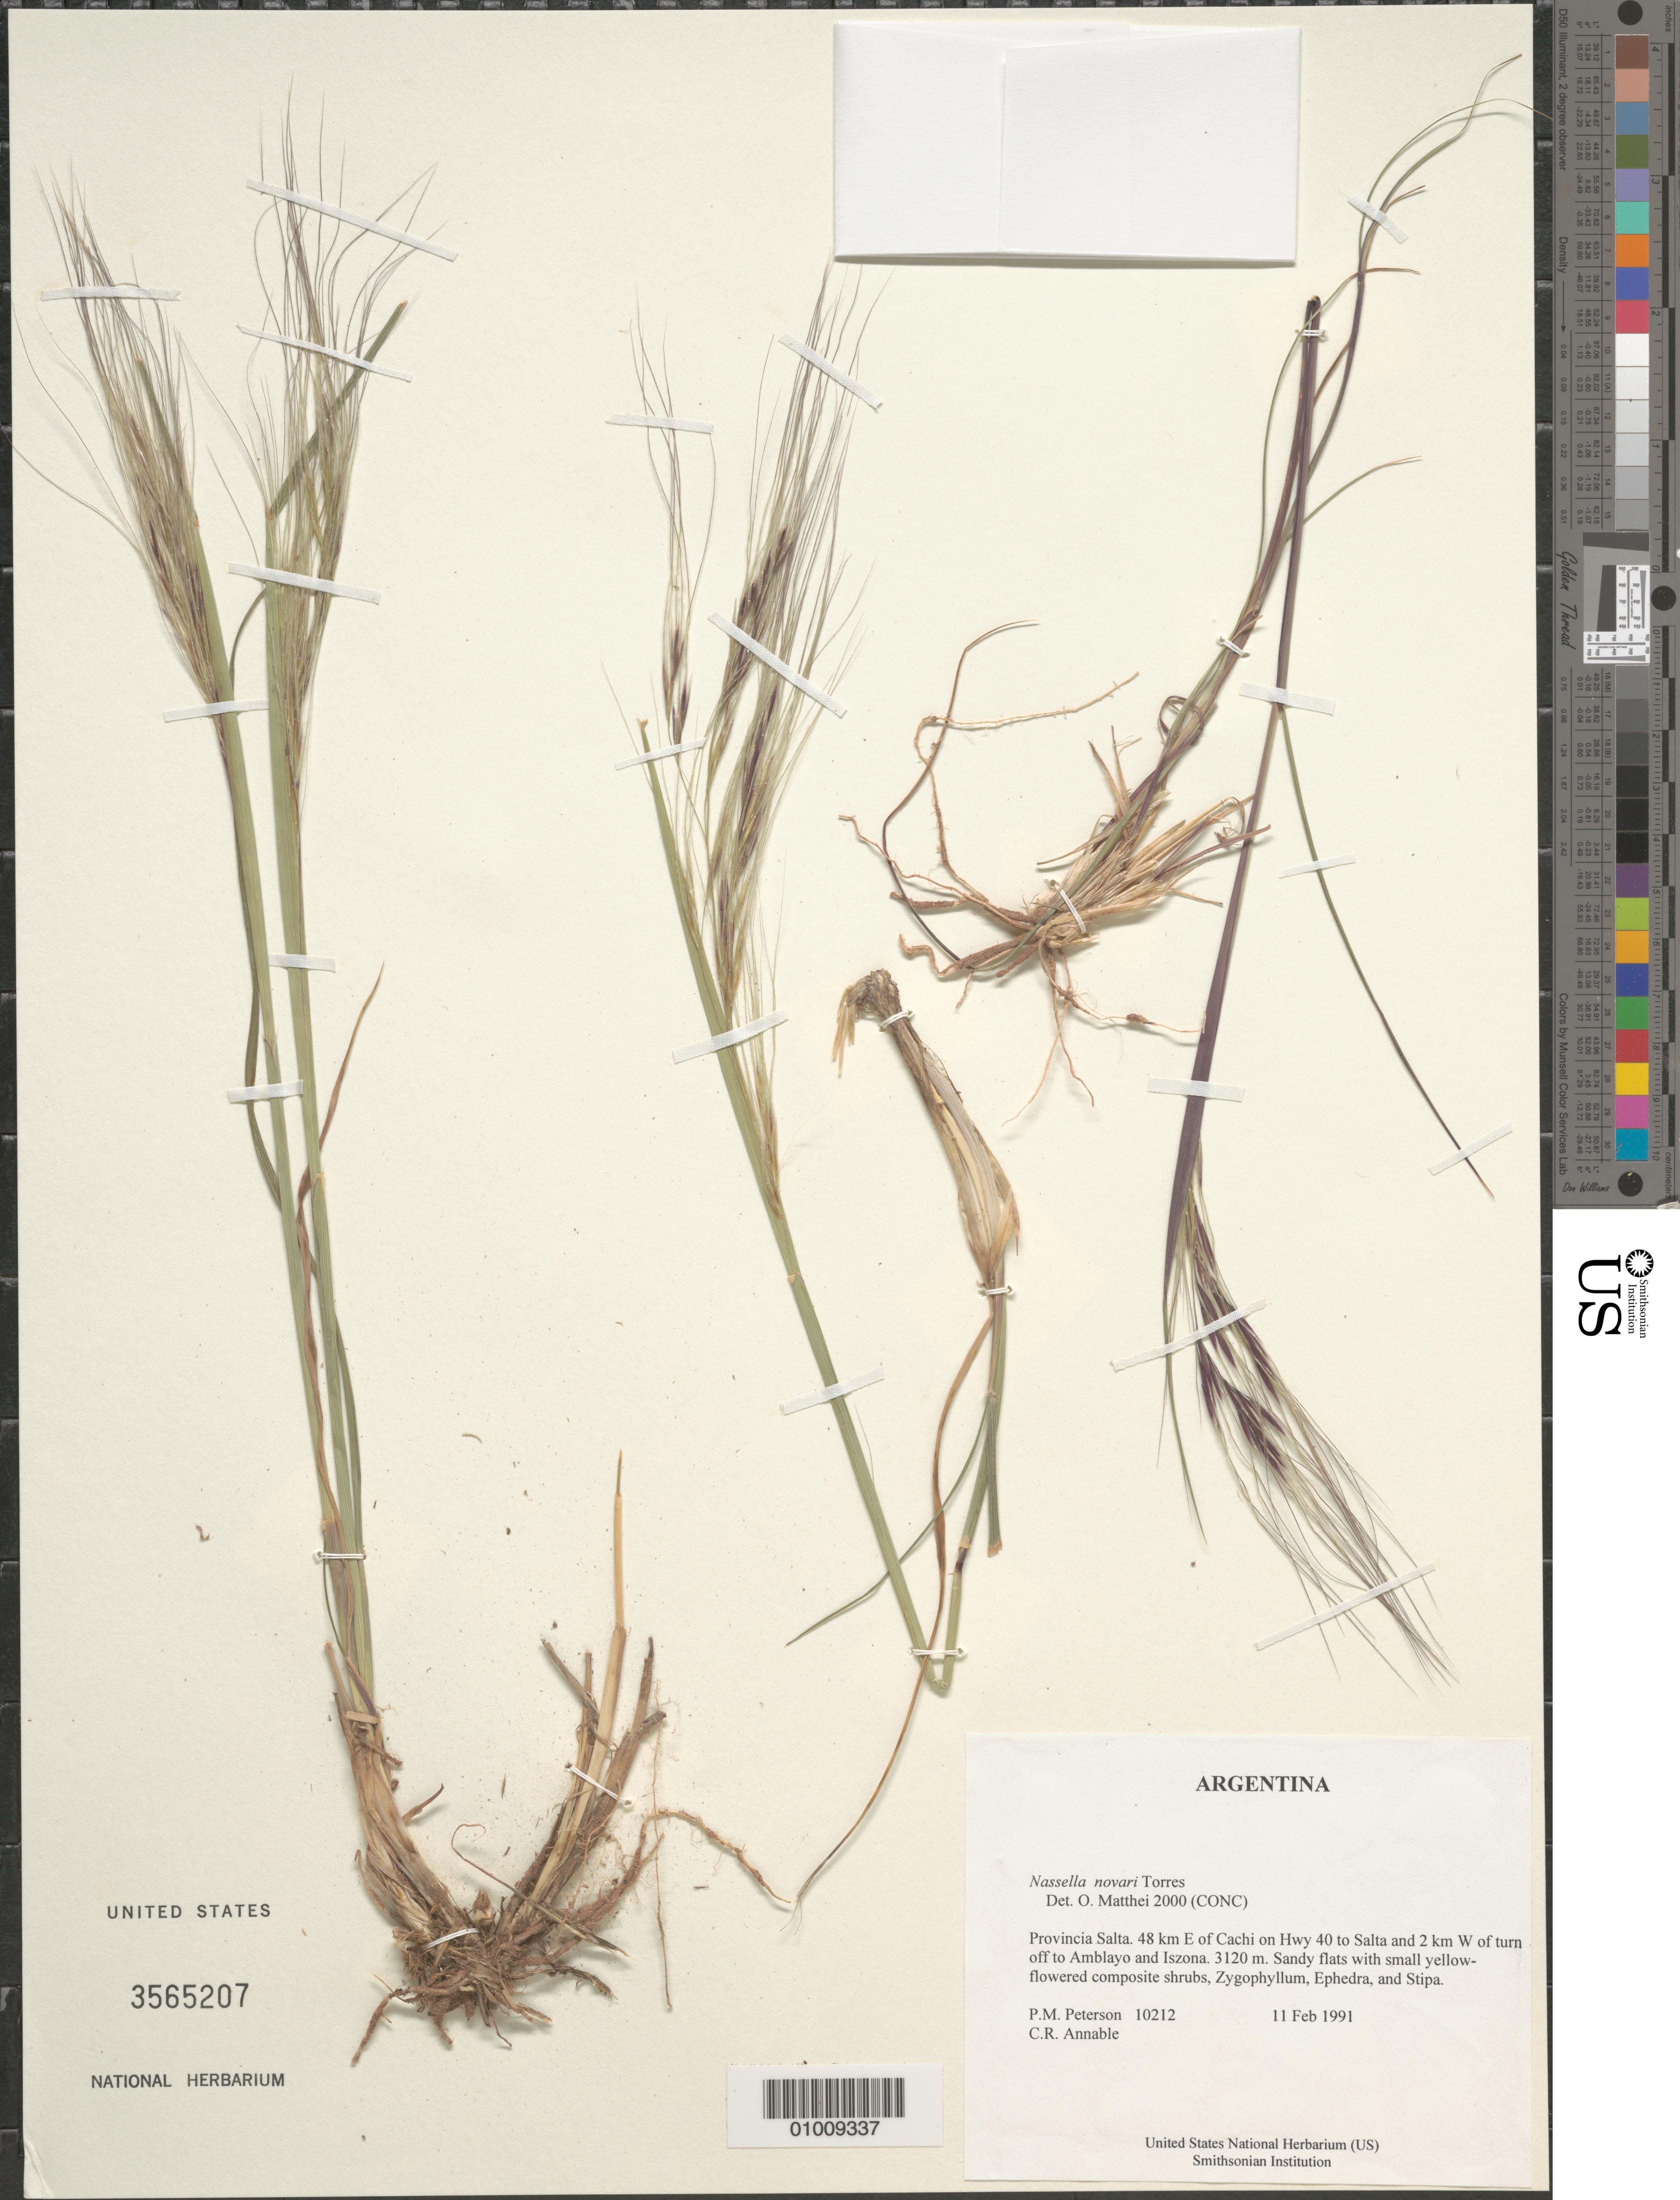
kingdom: Plantae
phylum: Tracheophyta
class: Liliopsida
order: Poales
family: Poaceae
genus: Nassella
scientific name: Nassella novari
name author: A.M. Torres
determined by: Matthei, O. R.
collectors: P. M. Peterson & C. R. Annable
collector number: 10212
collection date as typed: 11 Feb 1991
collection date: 1991-02-11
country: Argentina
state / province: Salta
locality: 48 km E of Cachi on Hwy 40 to Salta and 2 km W of turn off to Amblayo and Iszona.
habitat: Sandy flats with small yellow-flowered composite shrubs, Zygophyllum, Ephedra, and Stipa.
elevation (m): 3120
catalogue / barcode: US 3565207